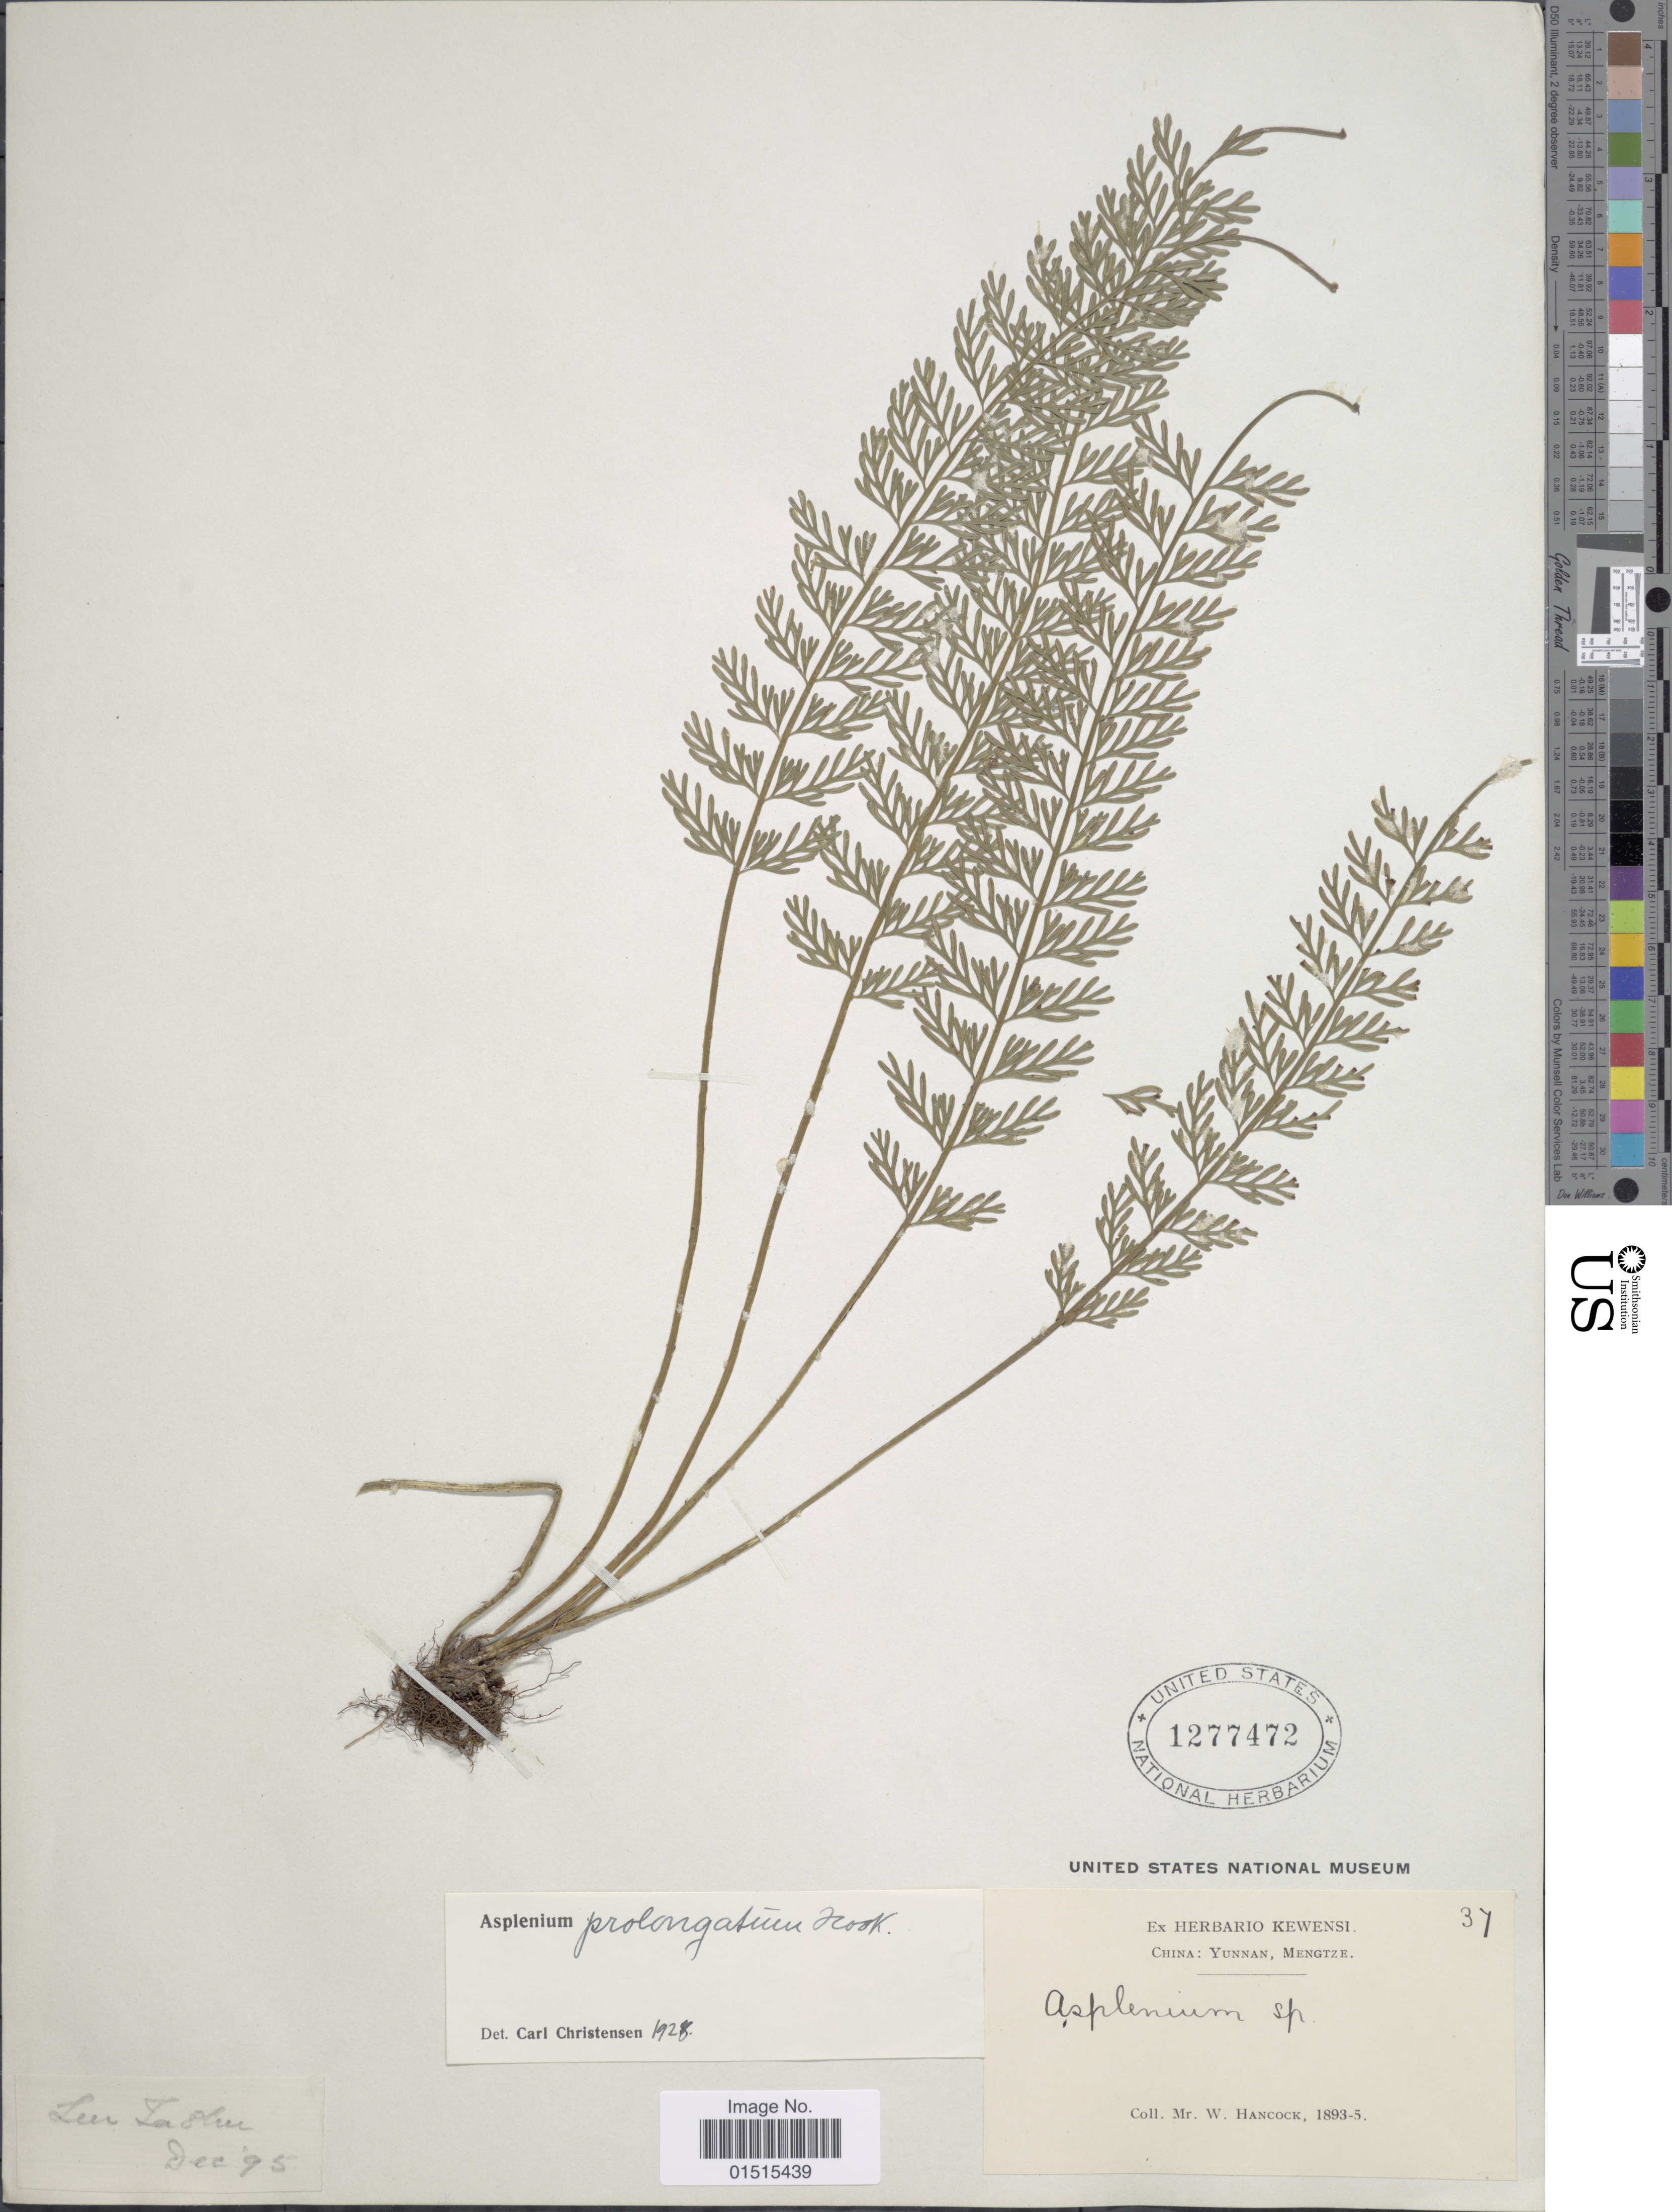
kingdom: Plantae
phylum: Tracheophyta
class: Polypodiopsida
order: Polypodiales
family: Aspleniaceae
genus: Asplenium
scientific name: Asplenium prolongatum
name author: Hook.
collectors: W. Hancock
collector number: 37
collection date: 1893/1895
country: China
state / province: Yunnan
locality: Mengtze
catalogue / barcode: US 1277472